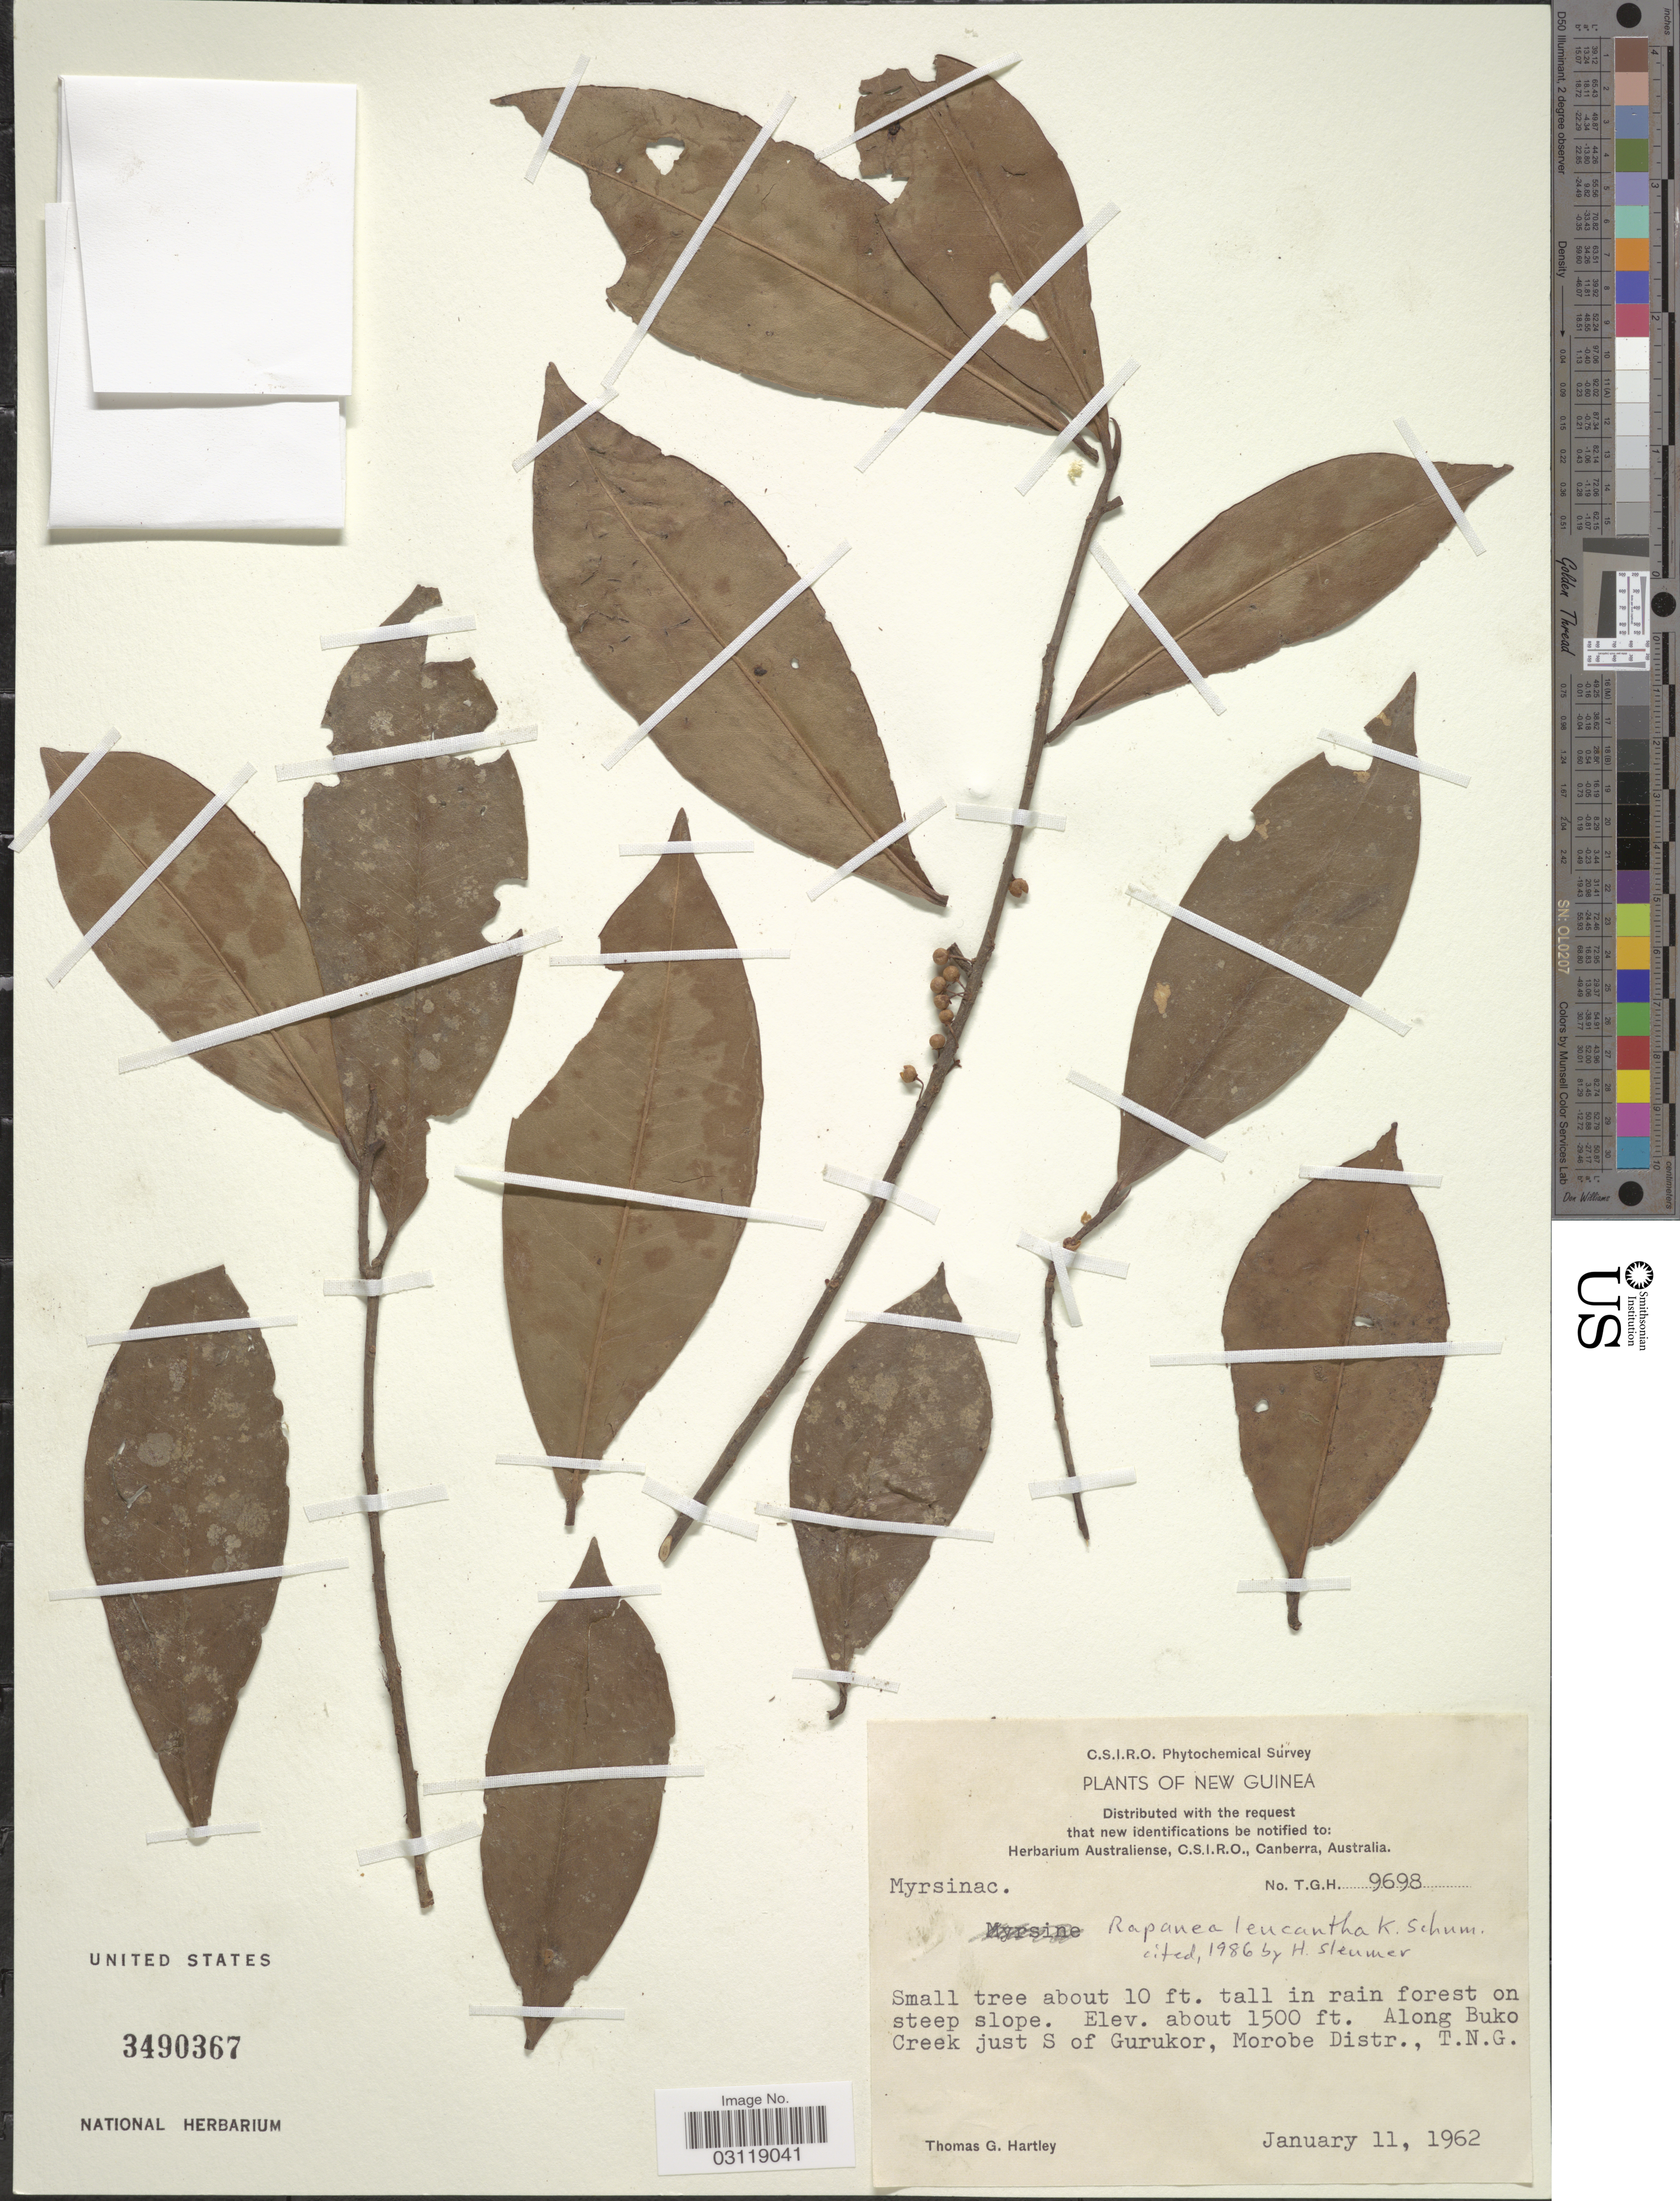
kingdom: Plantae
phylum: Tracheophyta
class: Magnoliopsida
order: Ericales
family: Primulaceae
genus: Rapanea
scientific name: Rapanea leucantha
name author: K. Schum.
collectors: T. Hartley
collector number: TGH9698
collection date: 1962-01-11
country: Papua New Guinea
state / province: Morobe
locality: New Guinea. Along Buko Creek just S of Gurukor, T.N.G.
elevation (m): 457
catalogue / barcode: US 3490367